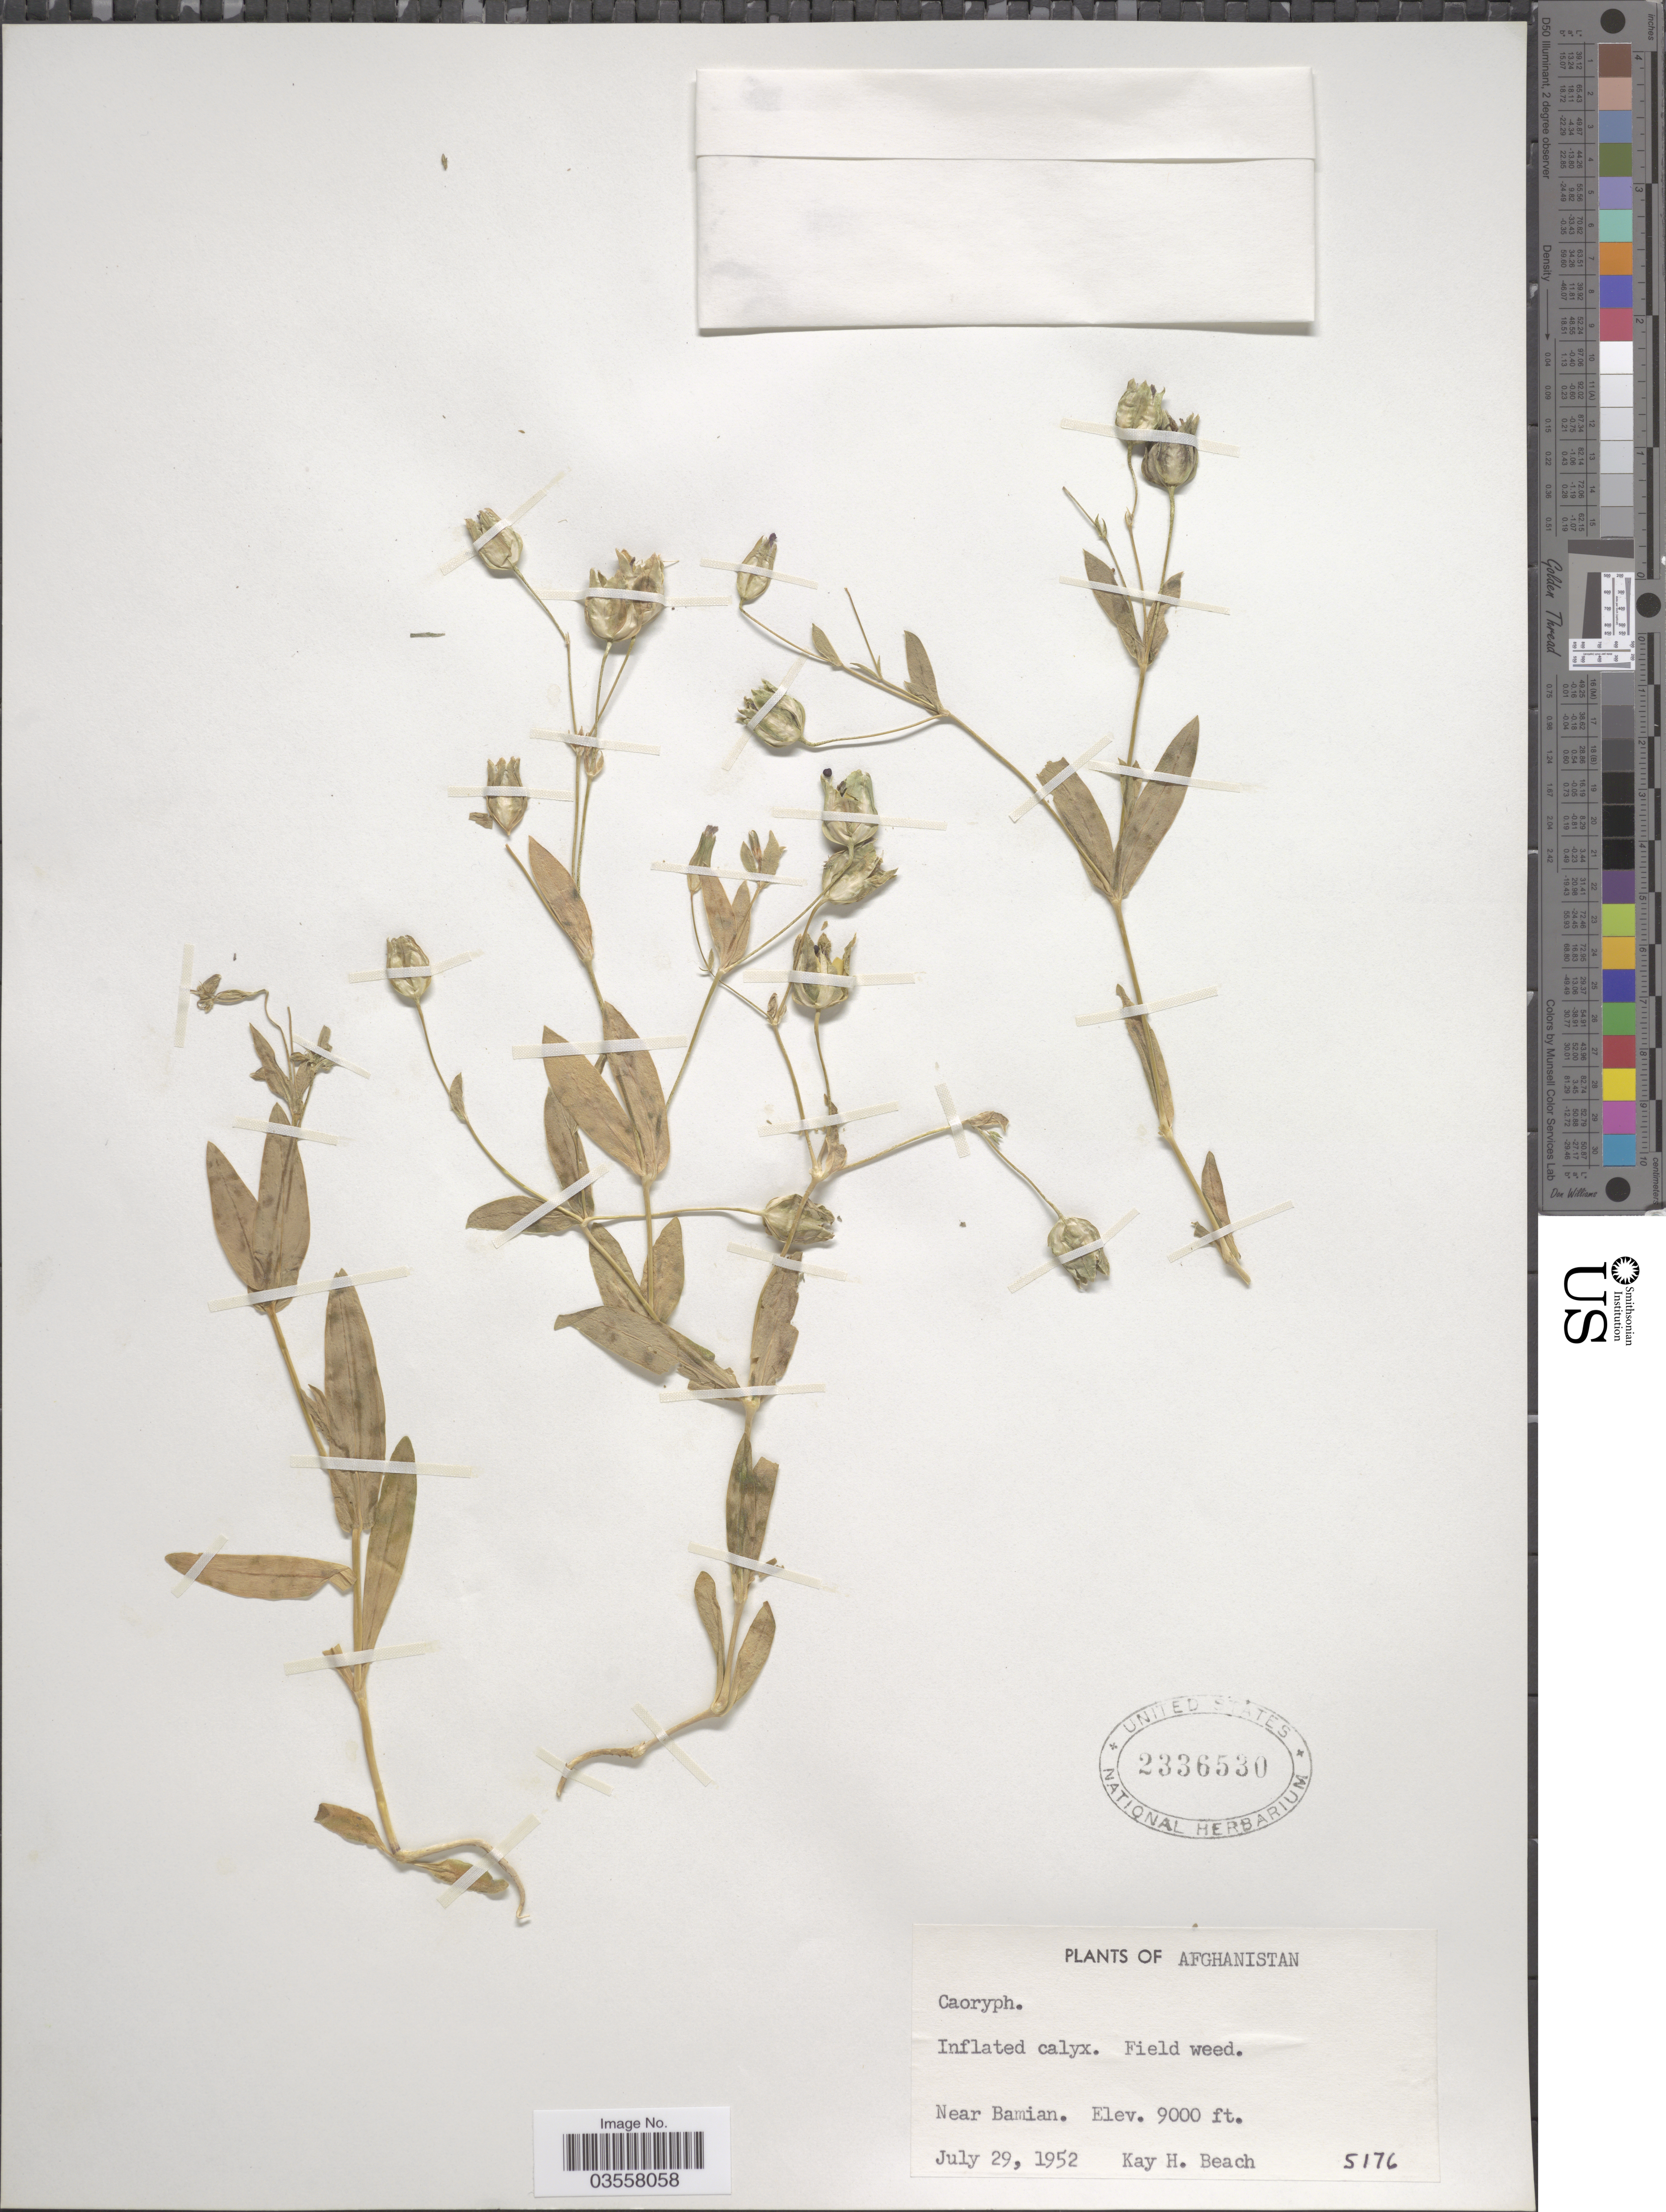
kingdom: Plantae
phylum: Tracheophyta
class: Magnoliopsida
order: Caryophyllales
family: Caryophyllaceae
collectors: K. H. Beach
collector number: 5176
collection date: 1952-07-29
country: Afghanistan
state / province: Bamian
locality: Near Bamian.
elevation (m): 2743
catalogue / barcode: US 2336530